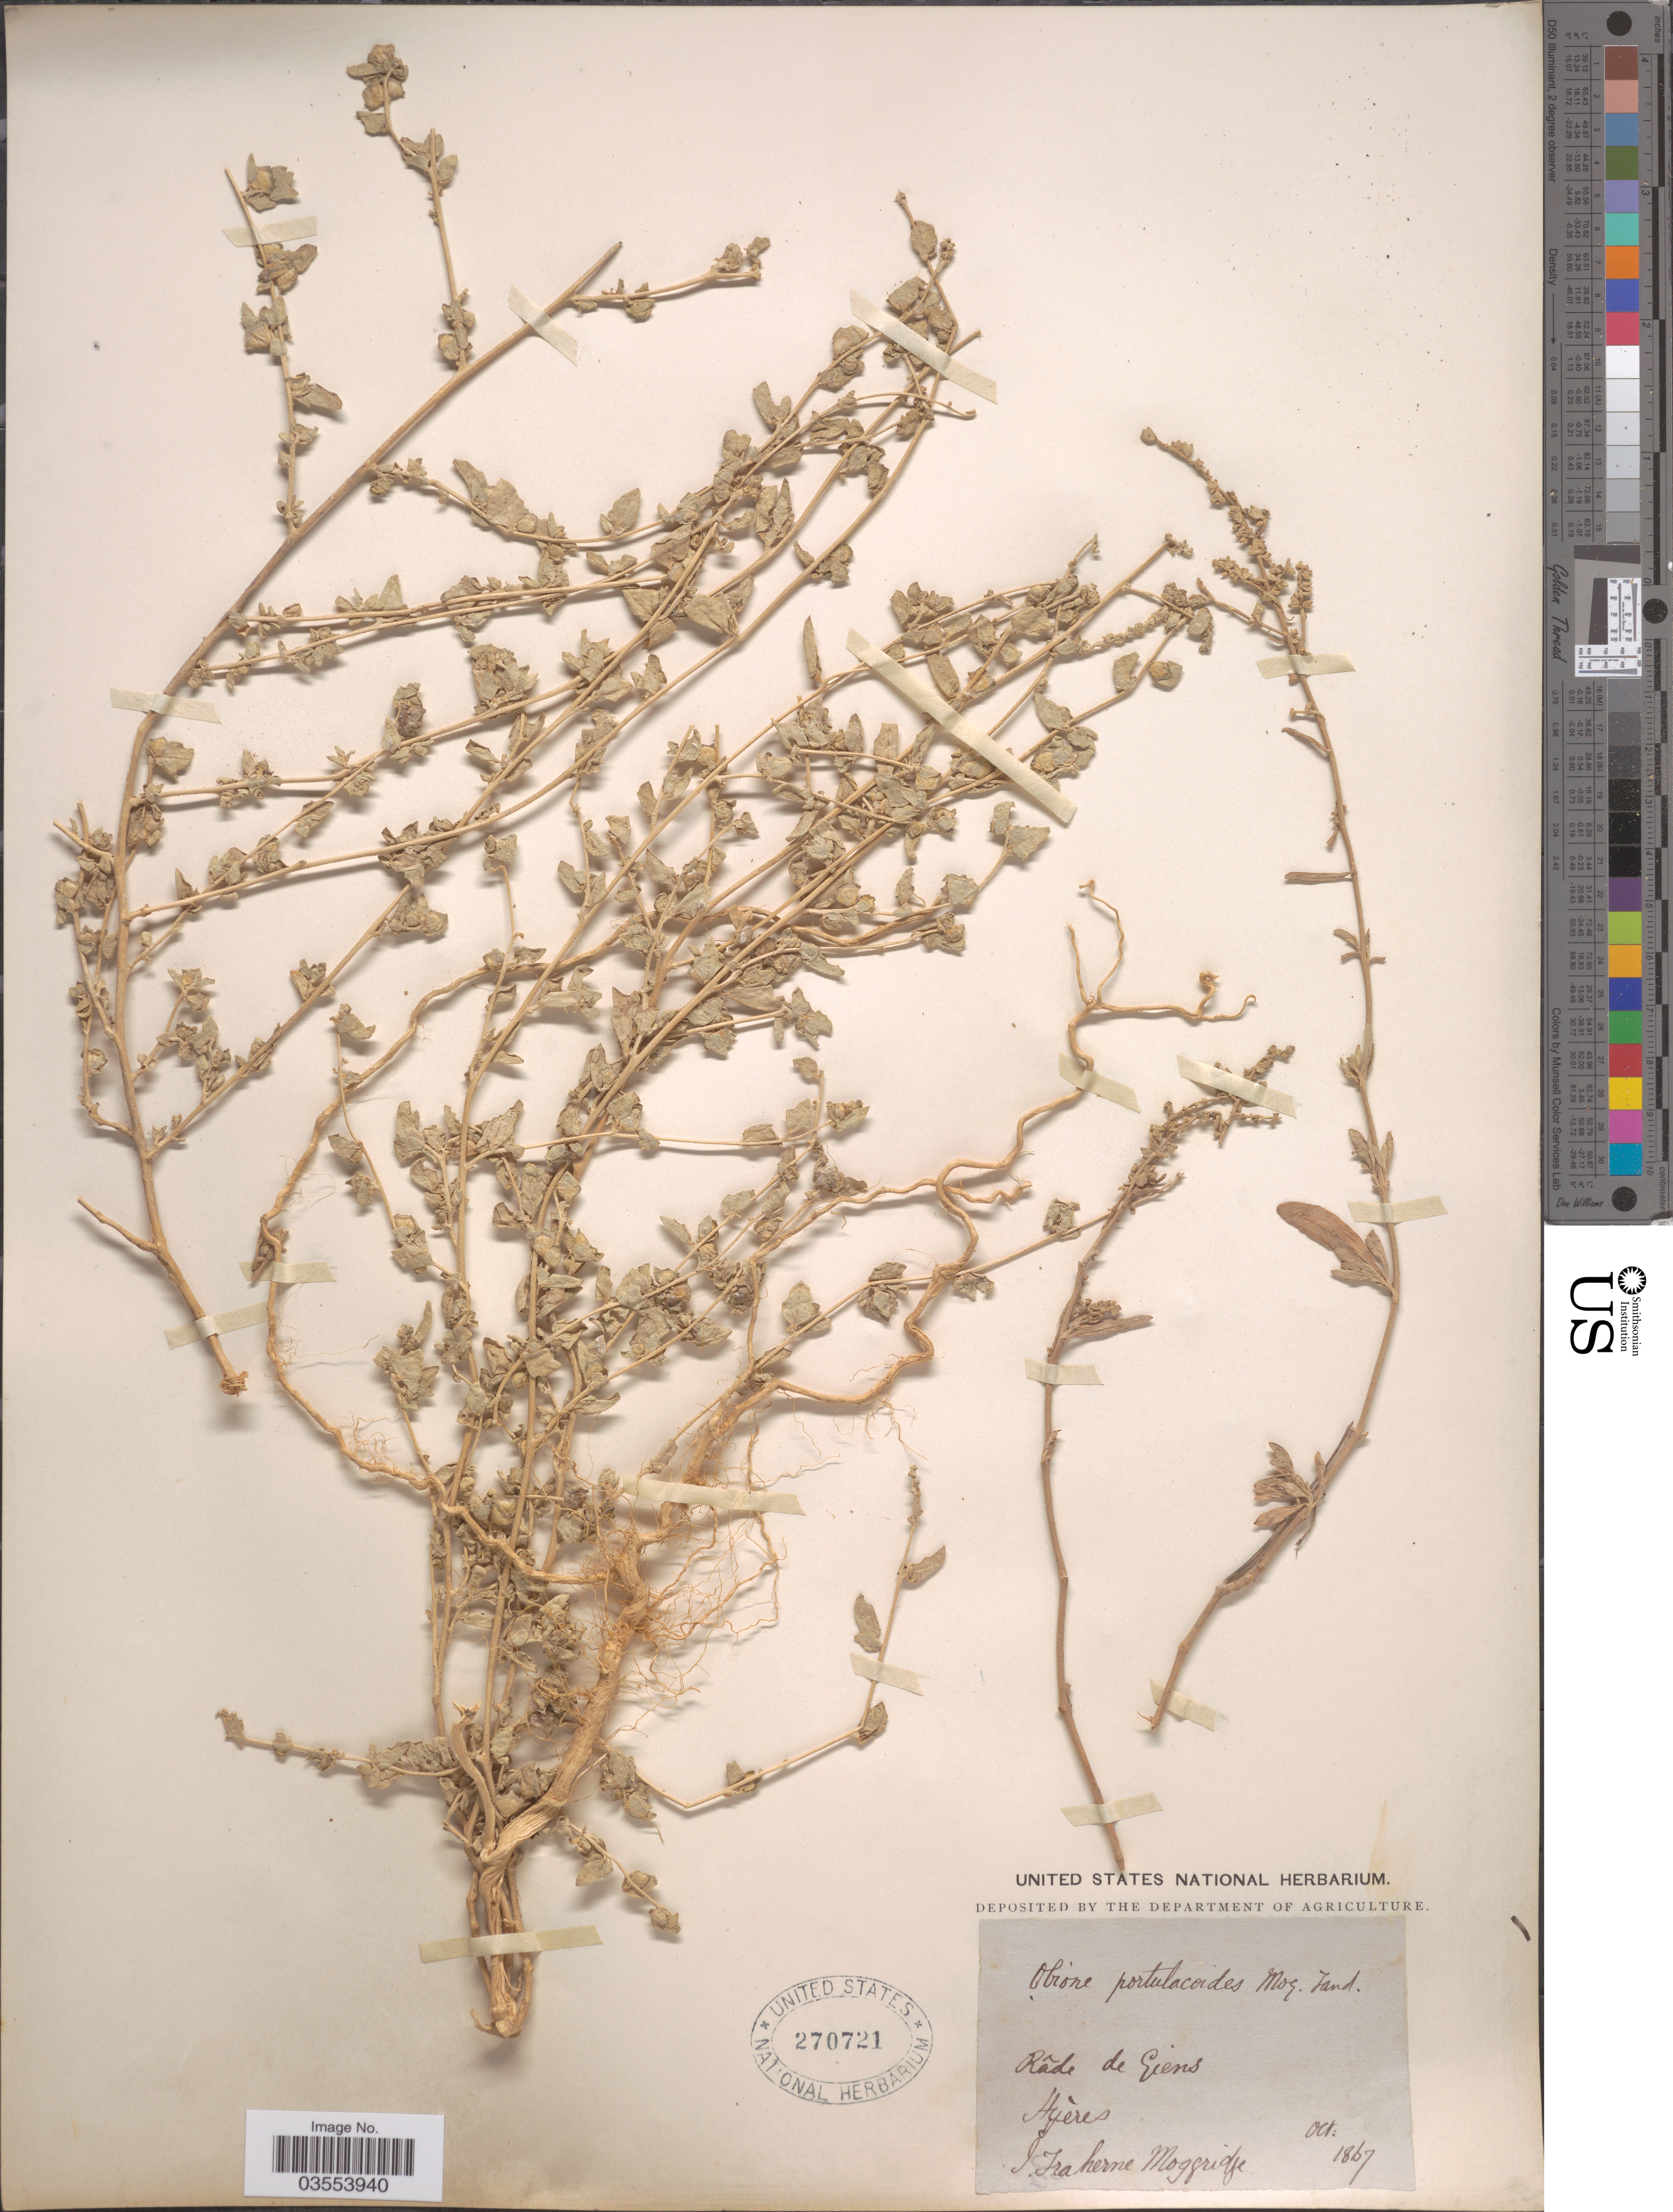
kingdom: Plantae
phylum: Tracheophyta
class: Magnoliopsida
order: Caryophyllales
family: Amaranthaceae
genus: Atriplex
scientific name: Atriplex portulacoides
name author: L.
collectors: J. T. Moggridge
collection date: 1867-10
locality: Râde de Giens.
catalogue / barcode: US 270721